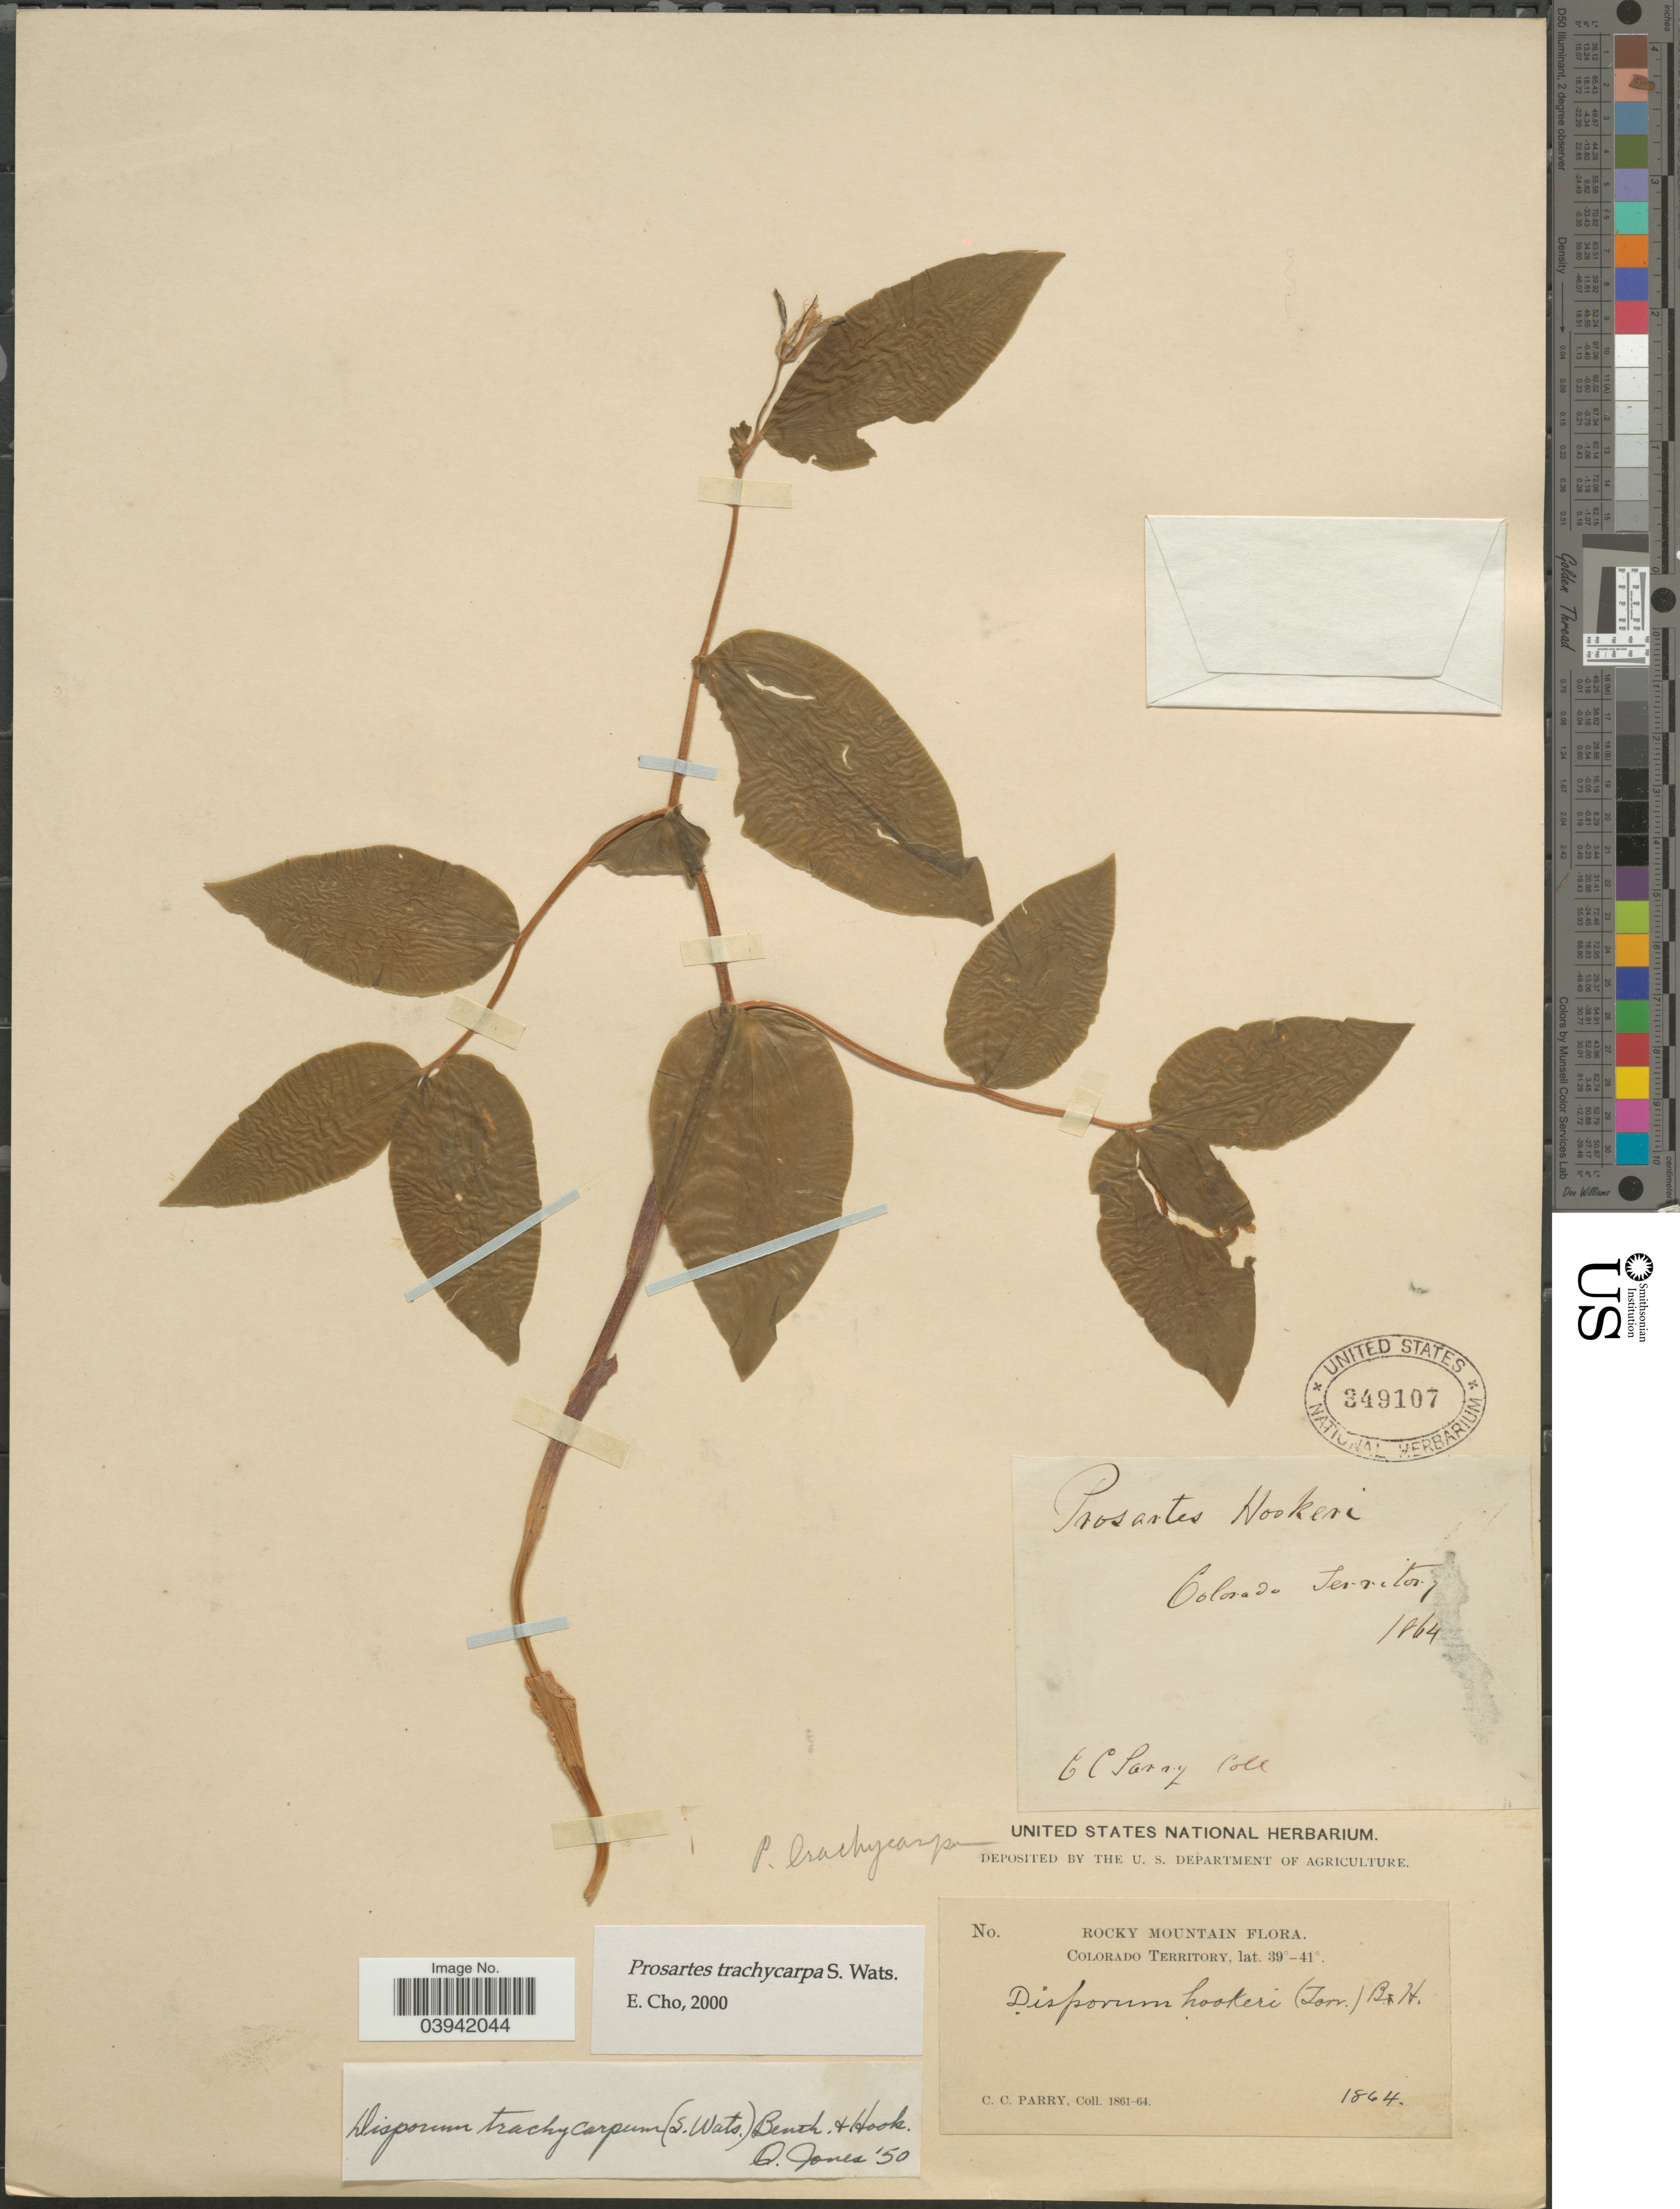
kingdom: Plantae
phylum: Tracheophyta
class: Liliopsida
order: Liliales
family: Liliaceae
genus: Prosartes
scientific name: Prosartes trachycarpa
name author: S. Watson in C. King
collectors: C. C. Parry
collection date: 1864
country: United States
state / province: Colorado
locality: Colorado Territory. Rocky Mountain.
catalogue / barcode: US 349107